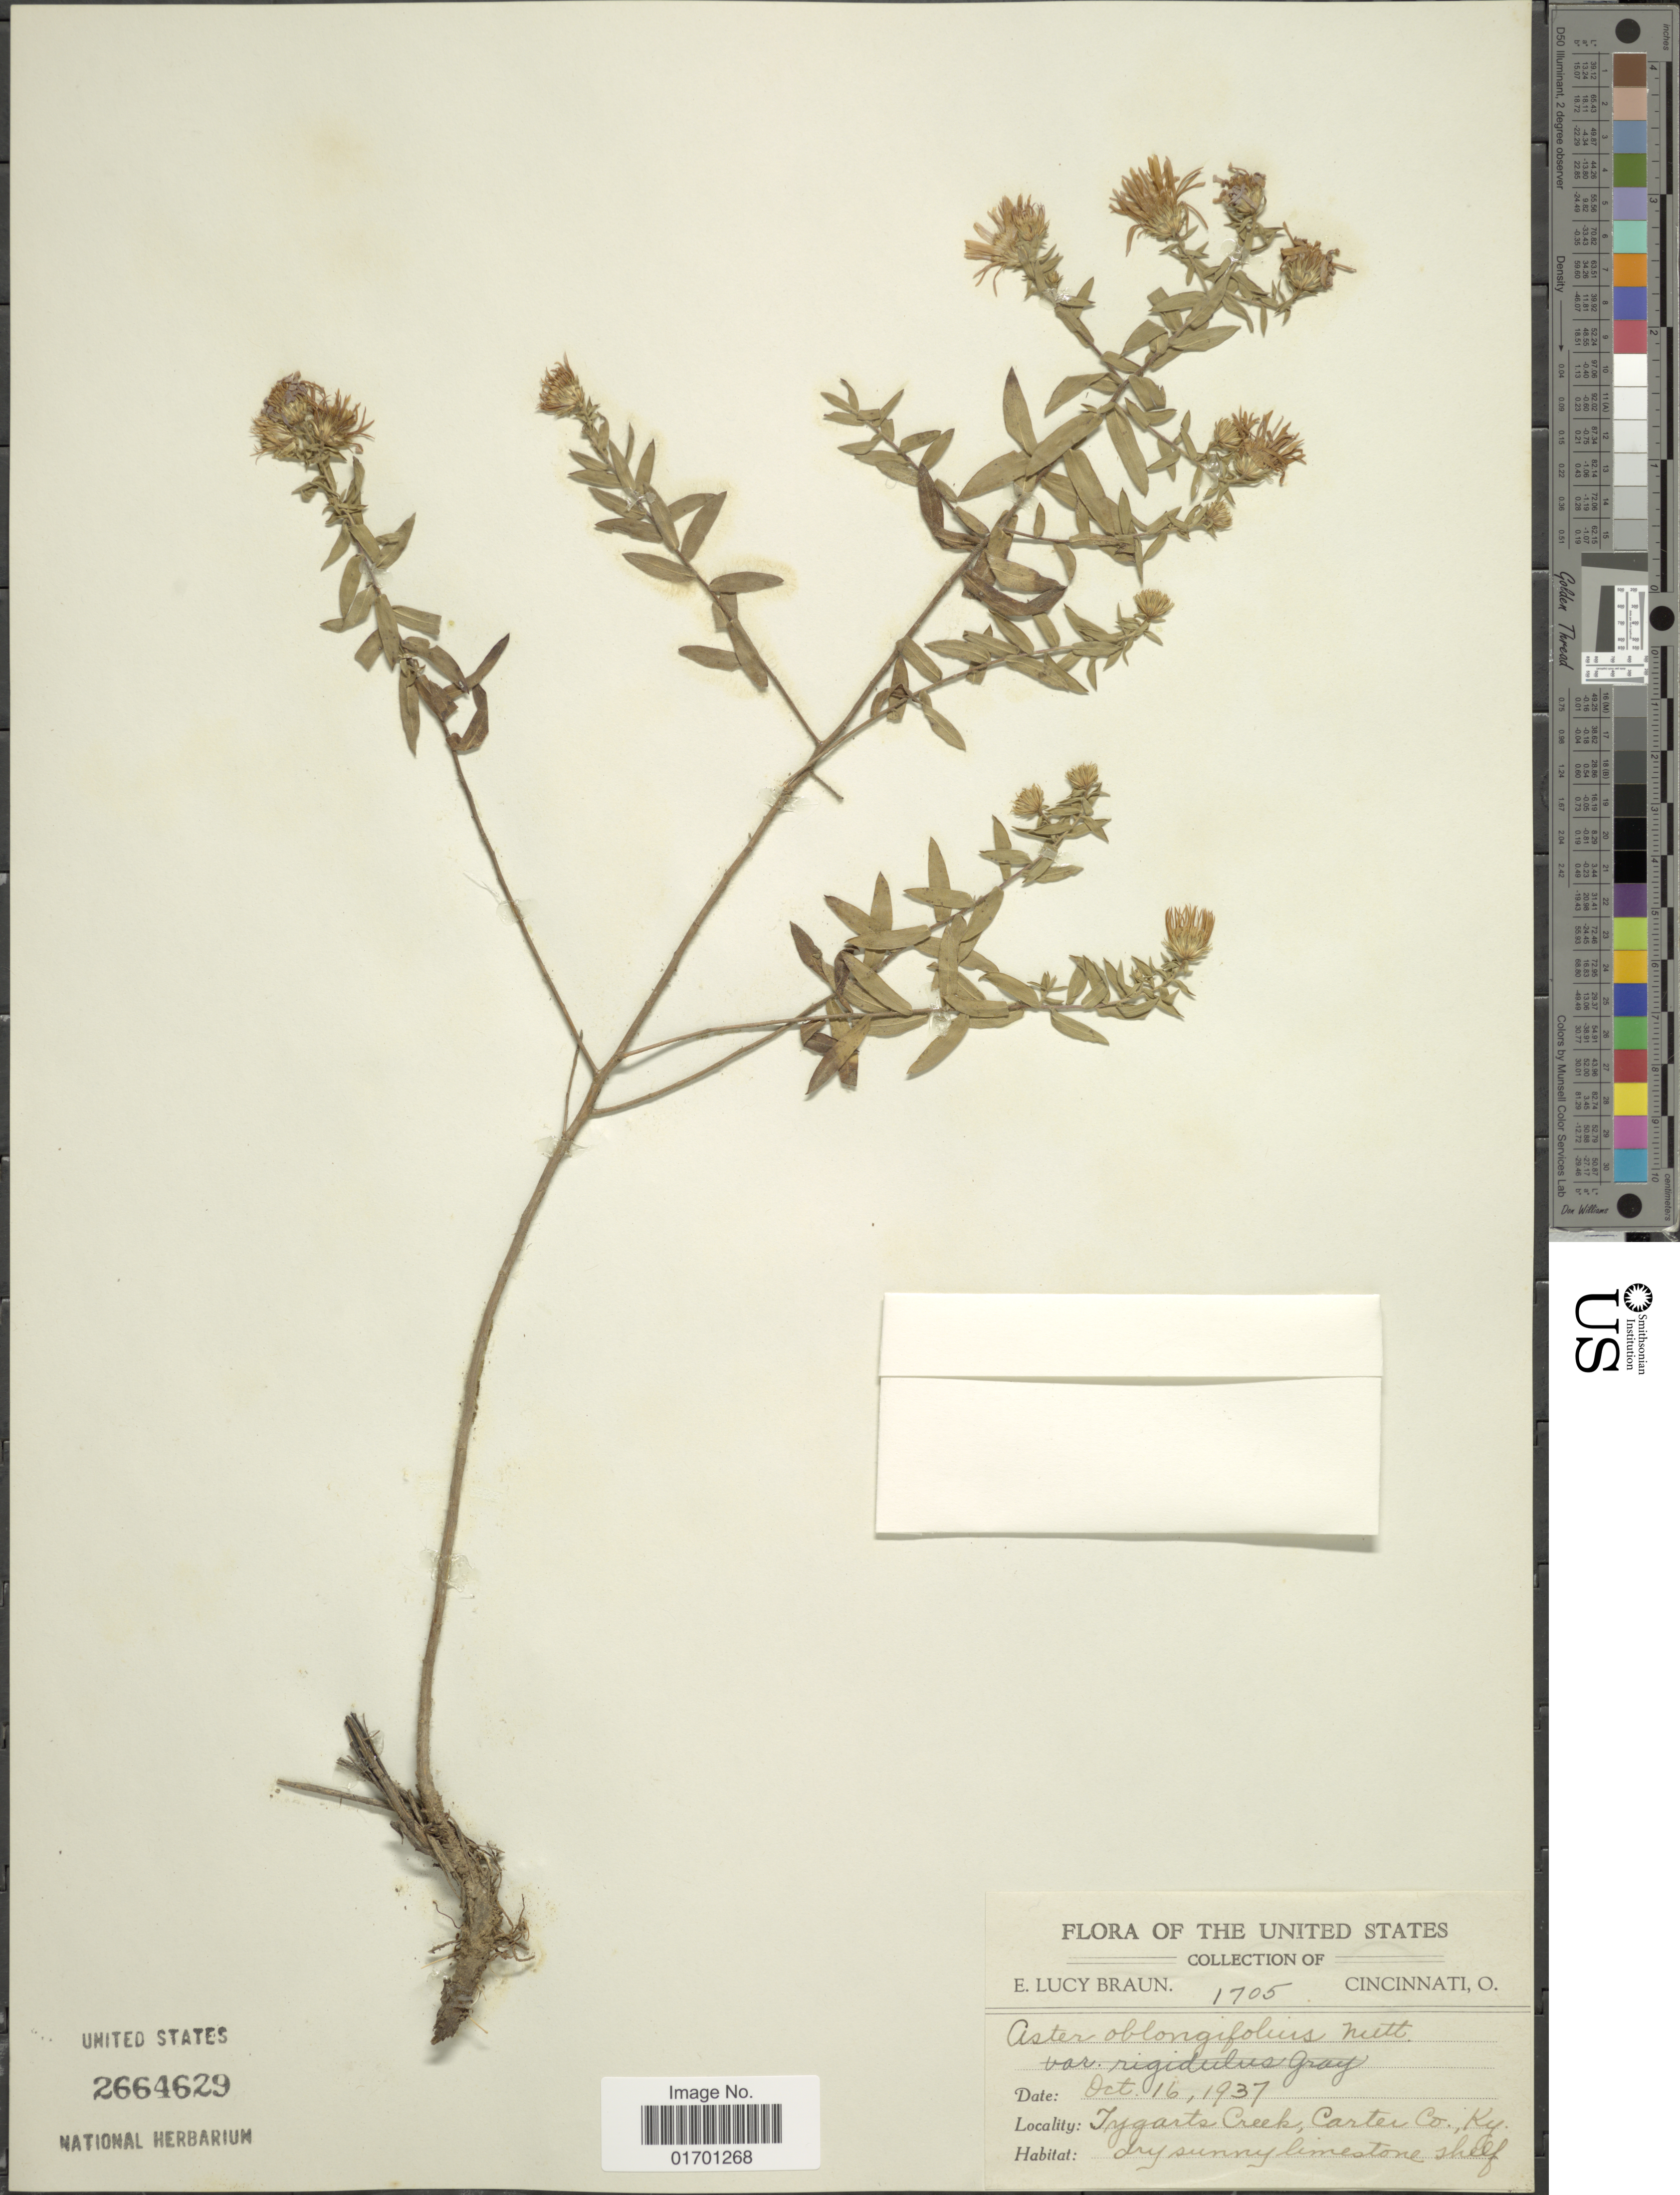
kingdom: Plantae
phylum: Tracheophyta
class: Magnoliopsida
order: Asterales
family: Asteraceae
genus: Symphyotrichum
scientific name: Symphyotrichum oblongifolium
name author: (Nutt.) G.L. Nesom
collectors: E. L. Braun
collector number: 1705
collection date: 1937-10-16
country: United States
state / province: Kentucky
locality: Jygats Creek, Carter Co.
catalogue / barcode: US 2664629